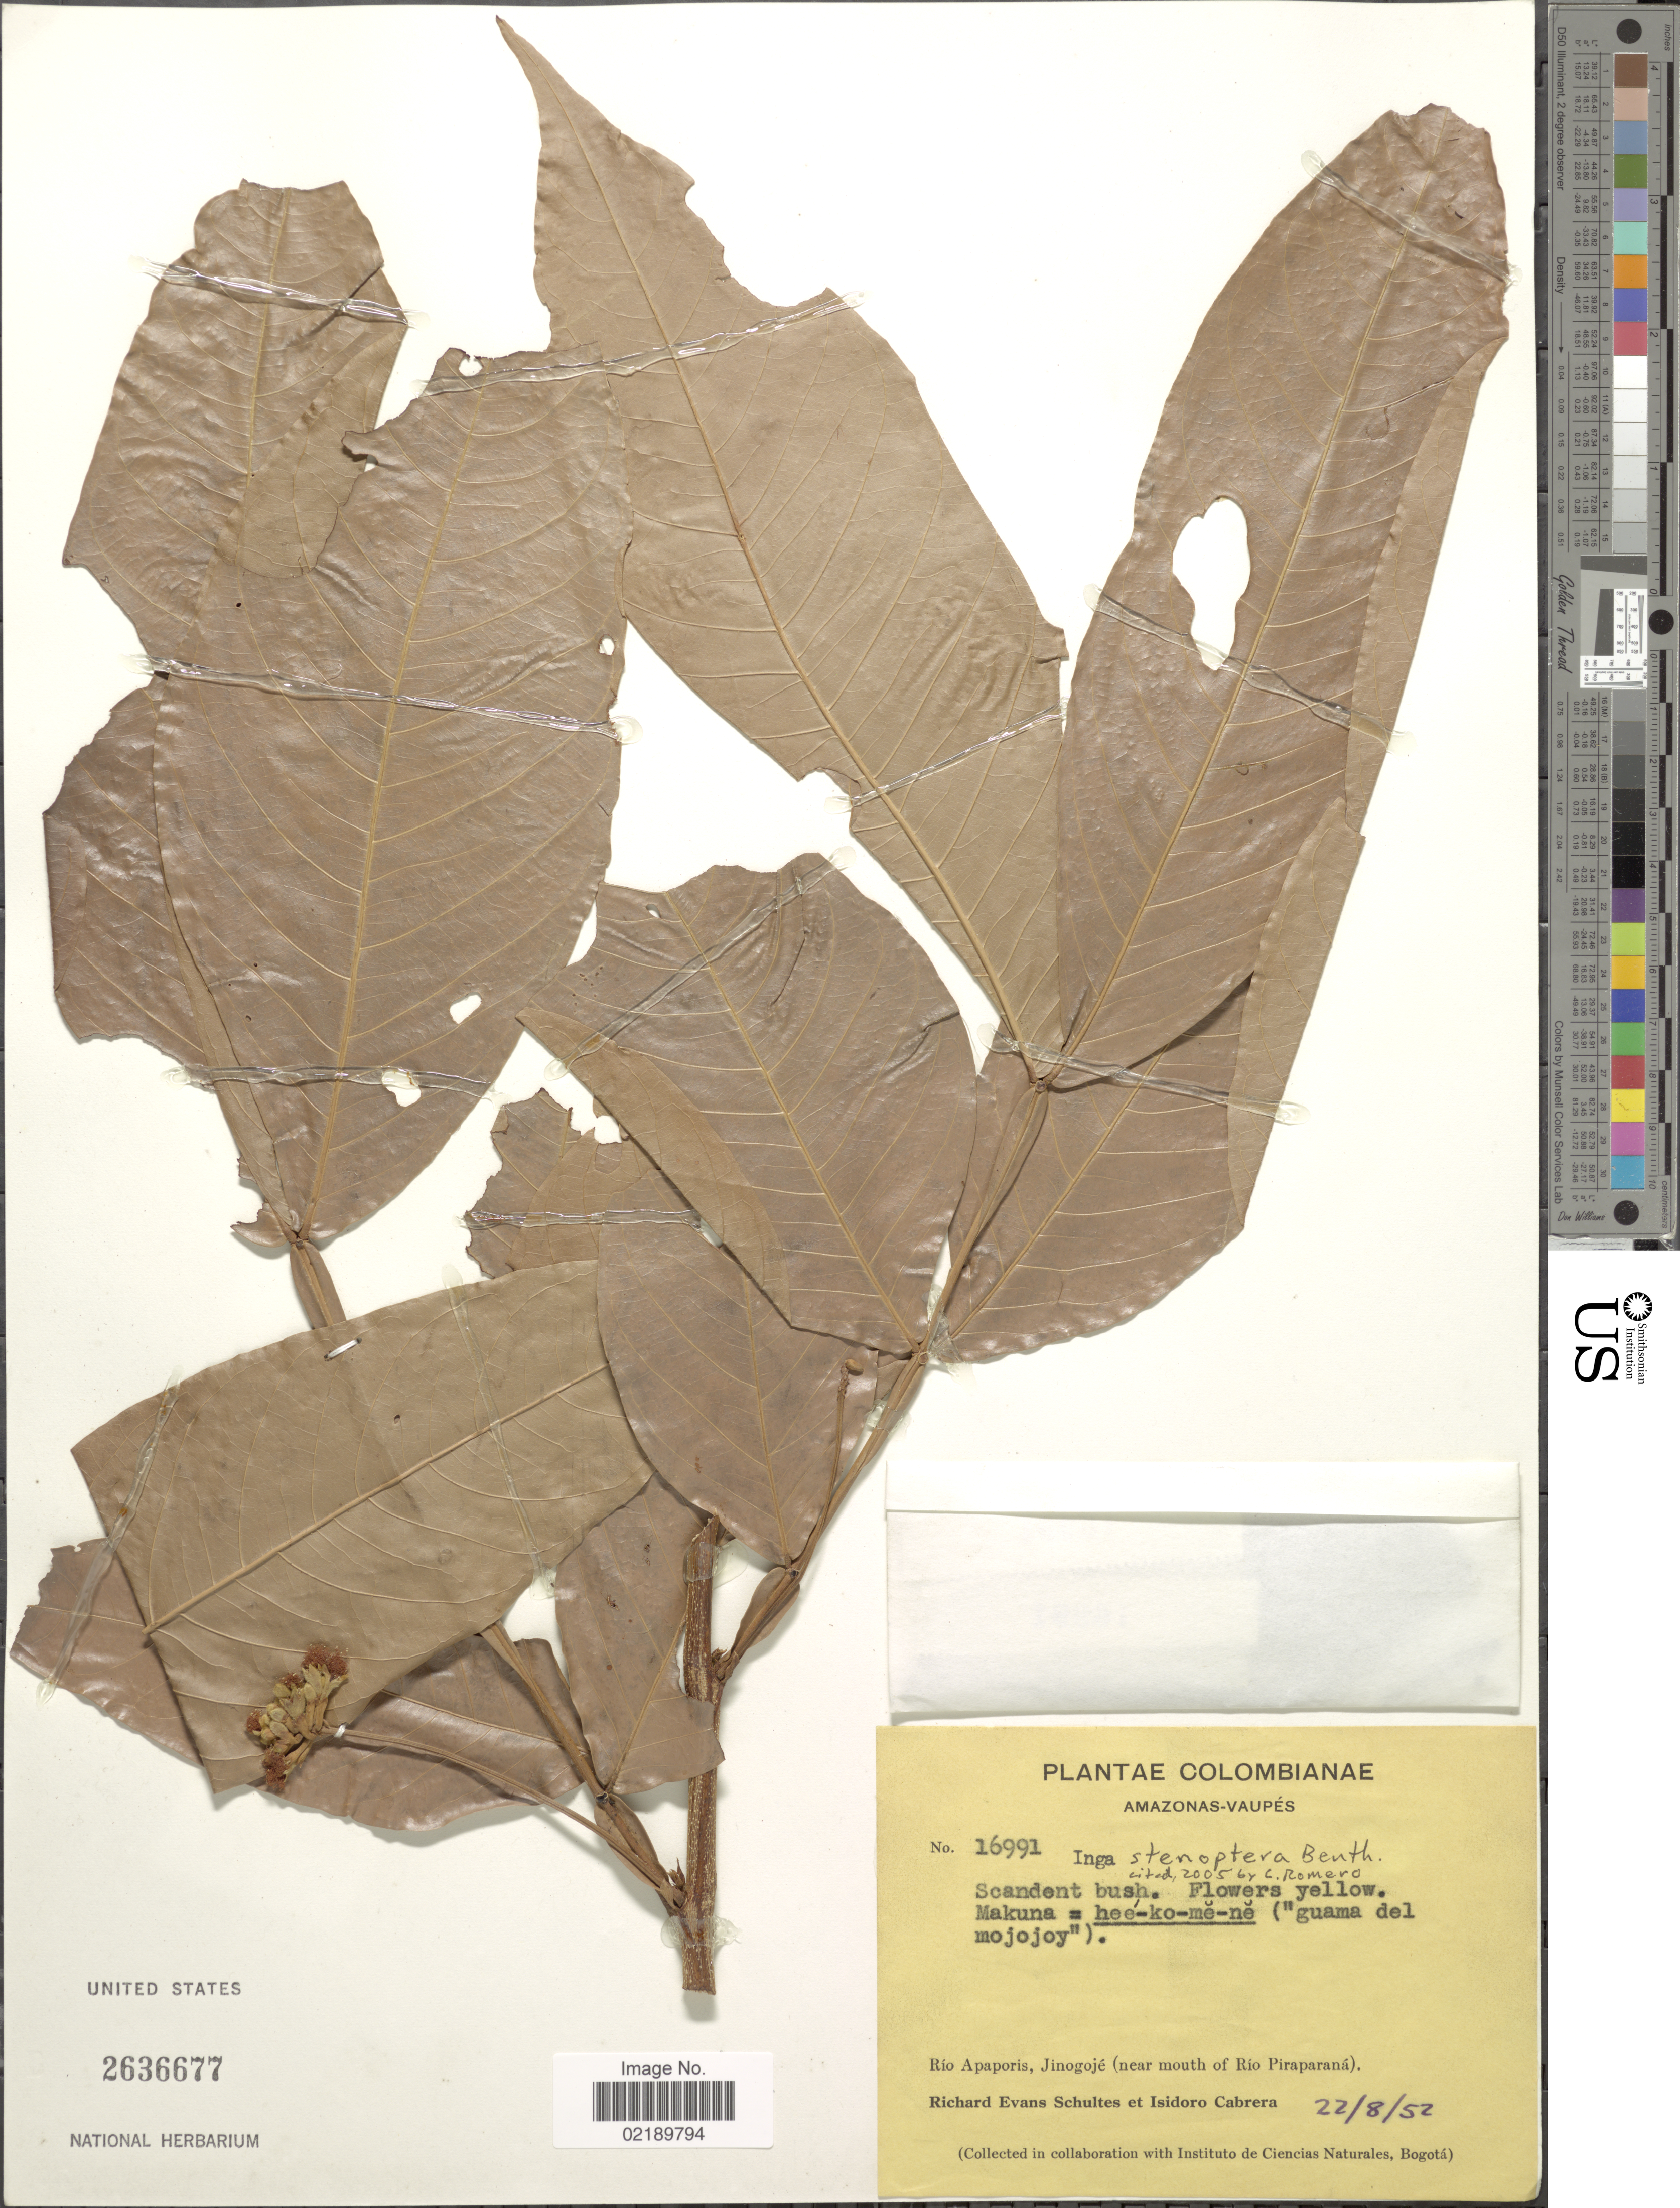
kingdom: Plantae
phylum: Tracheophyta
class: Magnoliopsida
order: Fabales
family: Fabaceae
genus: Inga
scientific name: Inga stenoptera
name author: Benth.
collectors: R. E. Schultes & I. Cabrera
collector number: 16991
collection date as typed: Transcribed d/m/y: 22/8/52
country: Colombia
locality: Amazonas-Vaupés. Río Apaporis, Jinogojé (near mouth of Río Piraparaná)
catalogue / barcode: US 2636677